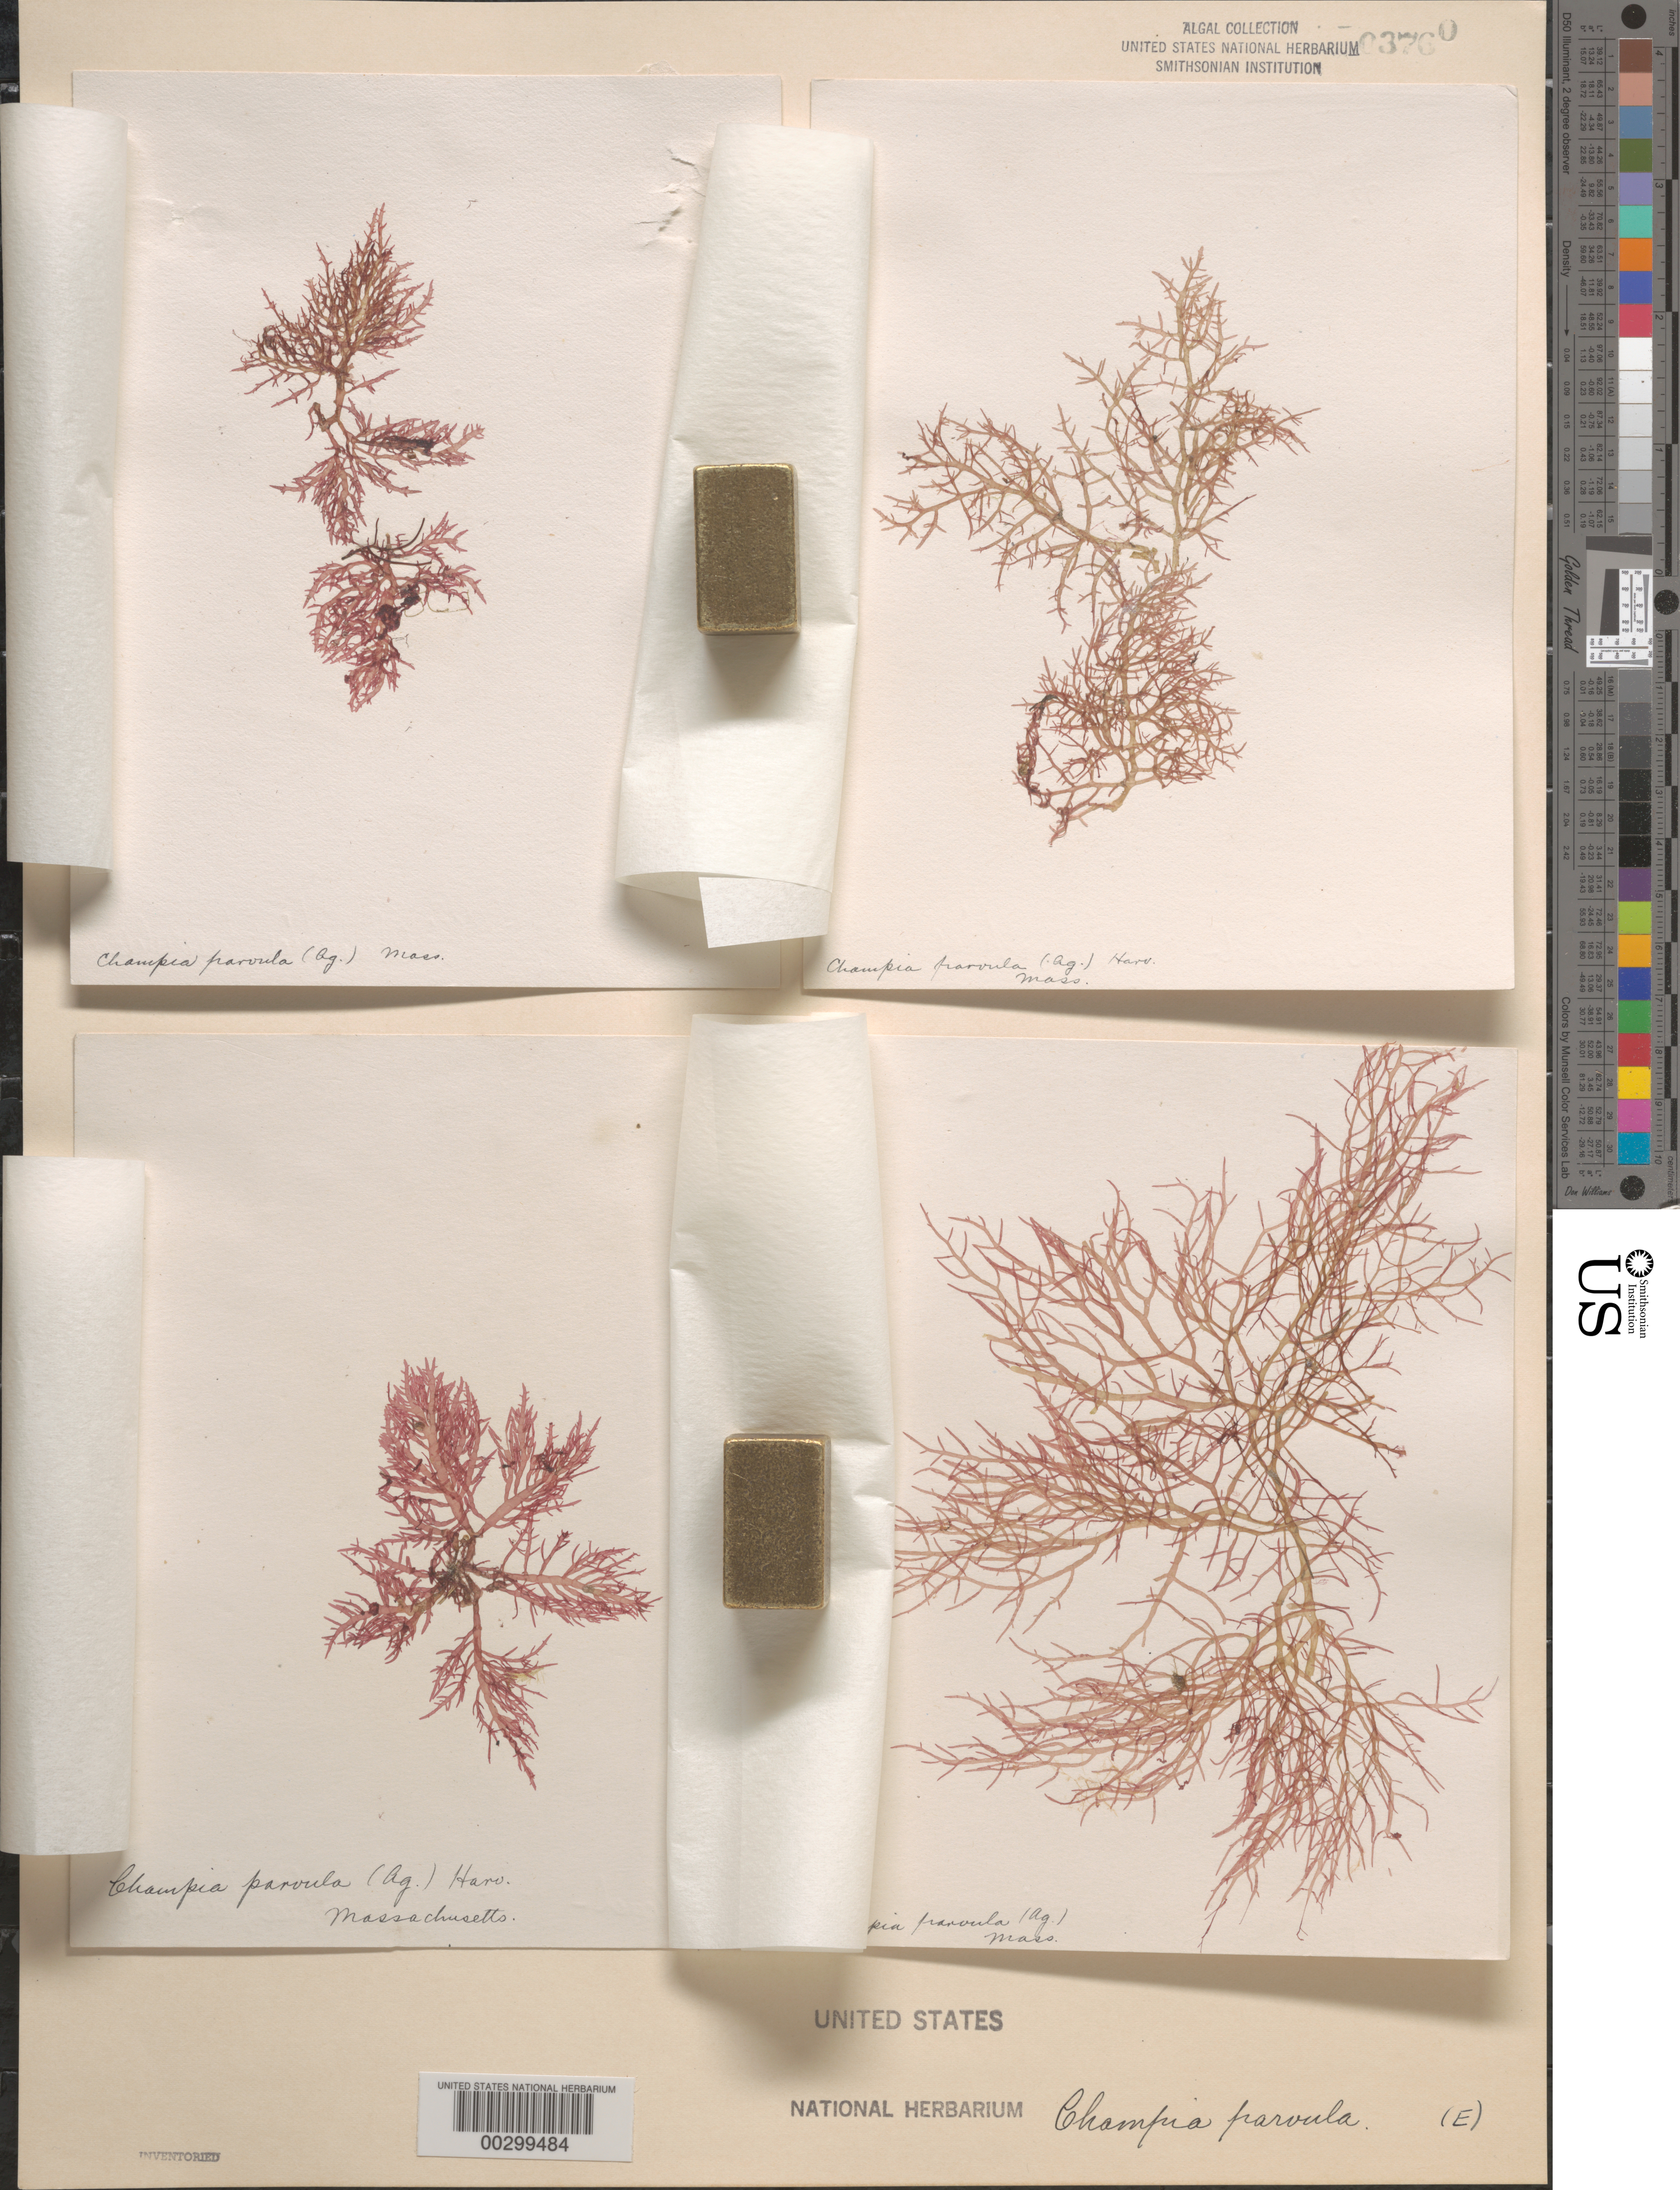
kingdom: Plantae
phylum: Rhodophyta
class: Florideophyceae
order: Rhodymeniales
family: Champiaceae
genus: Champia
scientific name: Champia parvula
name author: (C. Agardh) Harv.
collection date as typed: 25 Jul 1888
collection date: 1888-07-25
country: United States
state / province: Massachusetts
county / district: Dukes County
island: Martha's Vineyard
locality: Gay Head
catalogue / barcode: US 3760